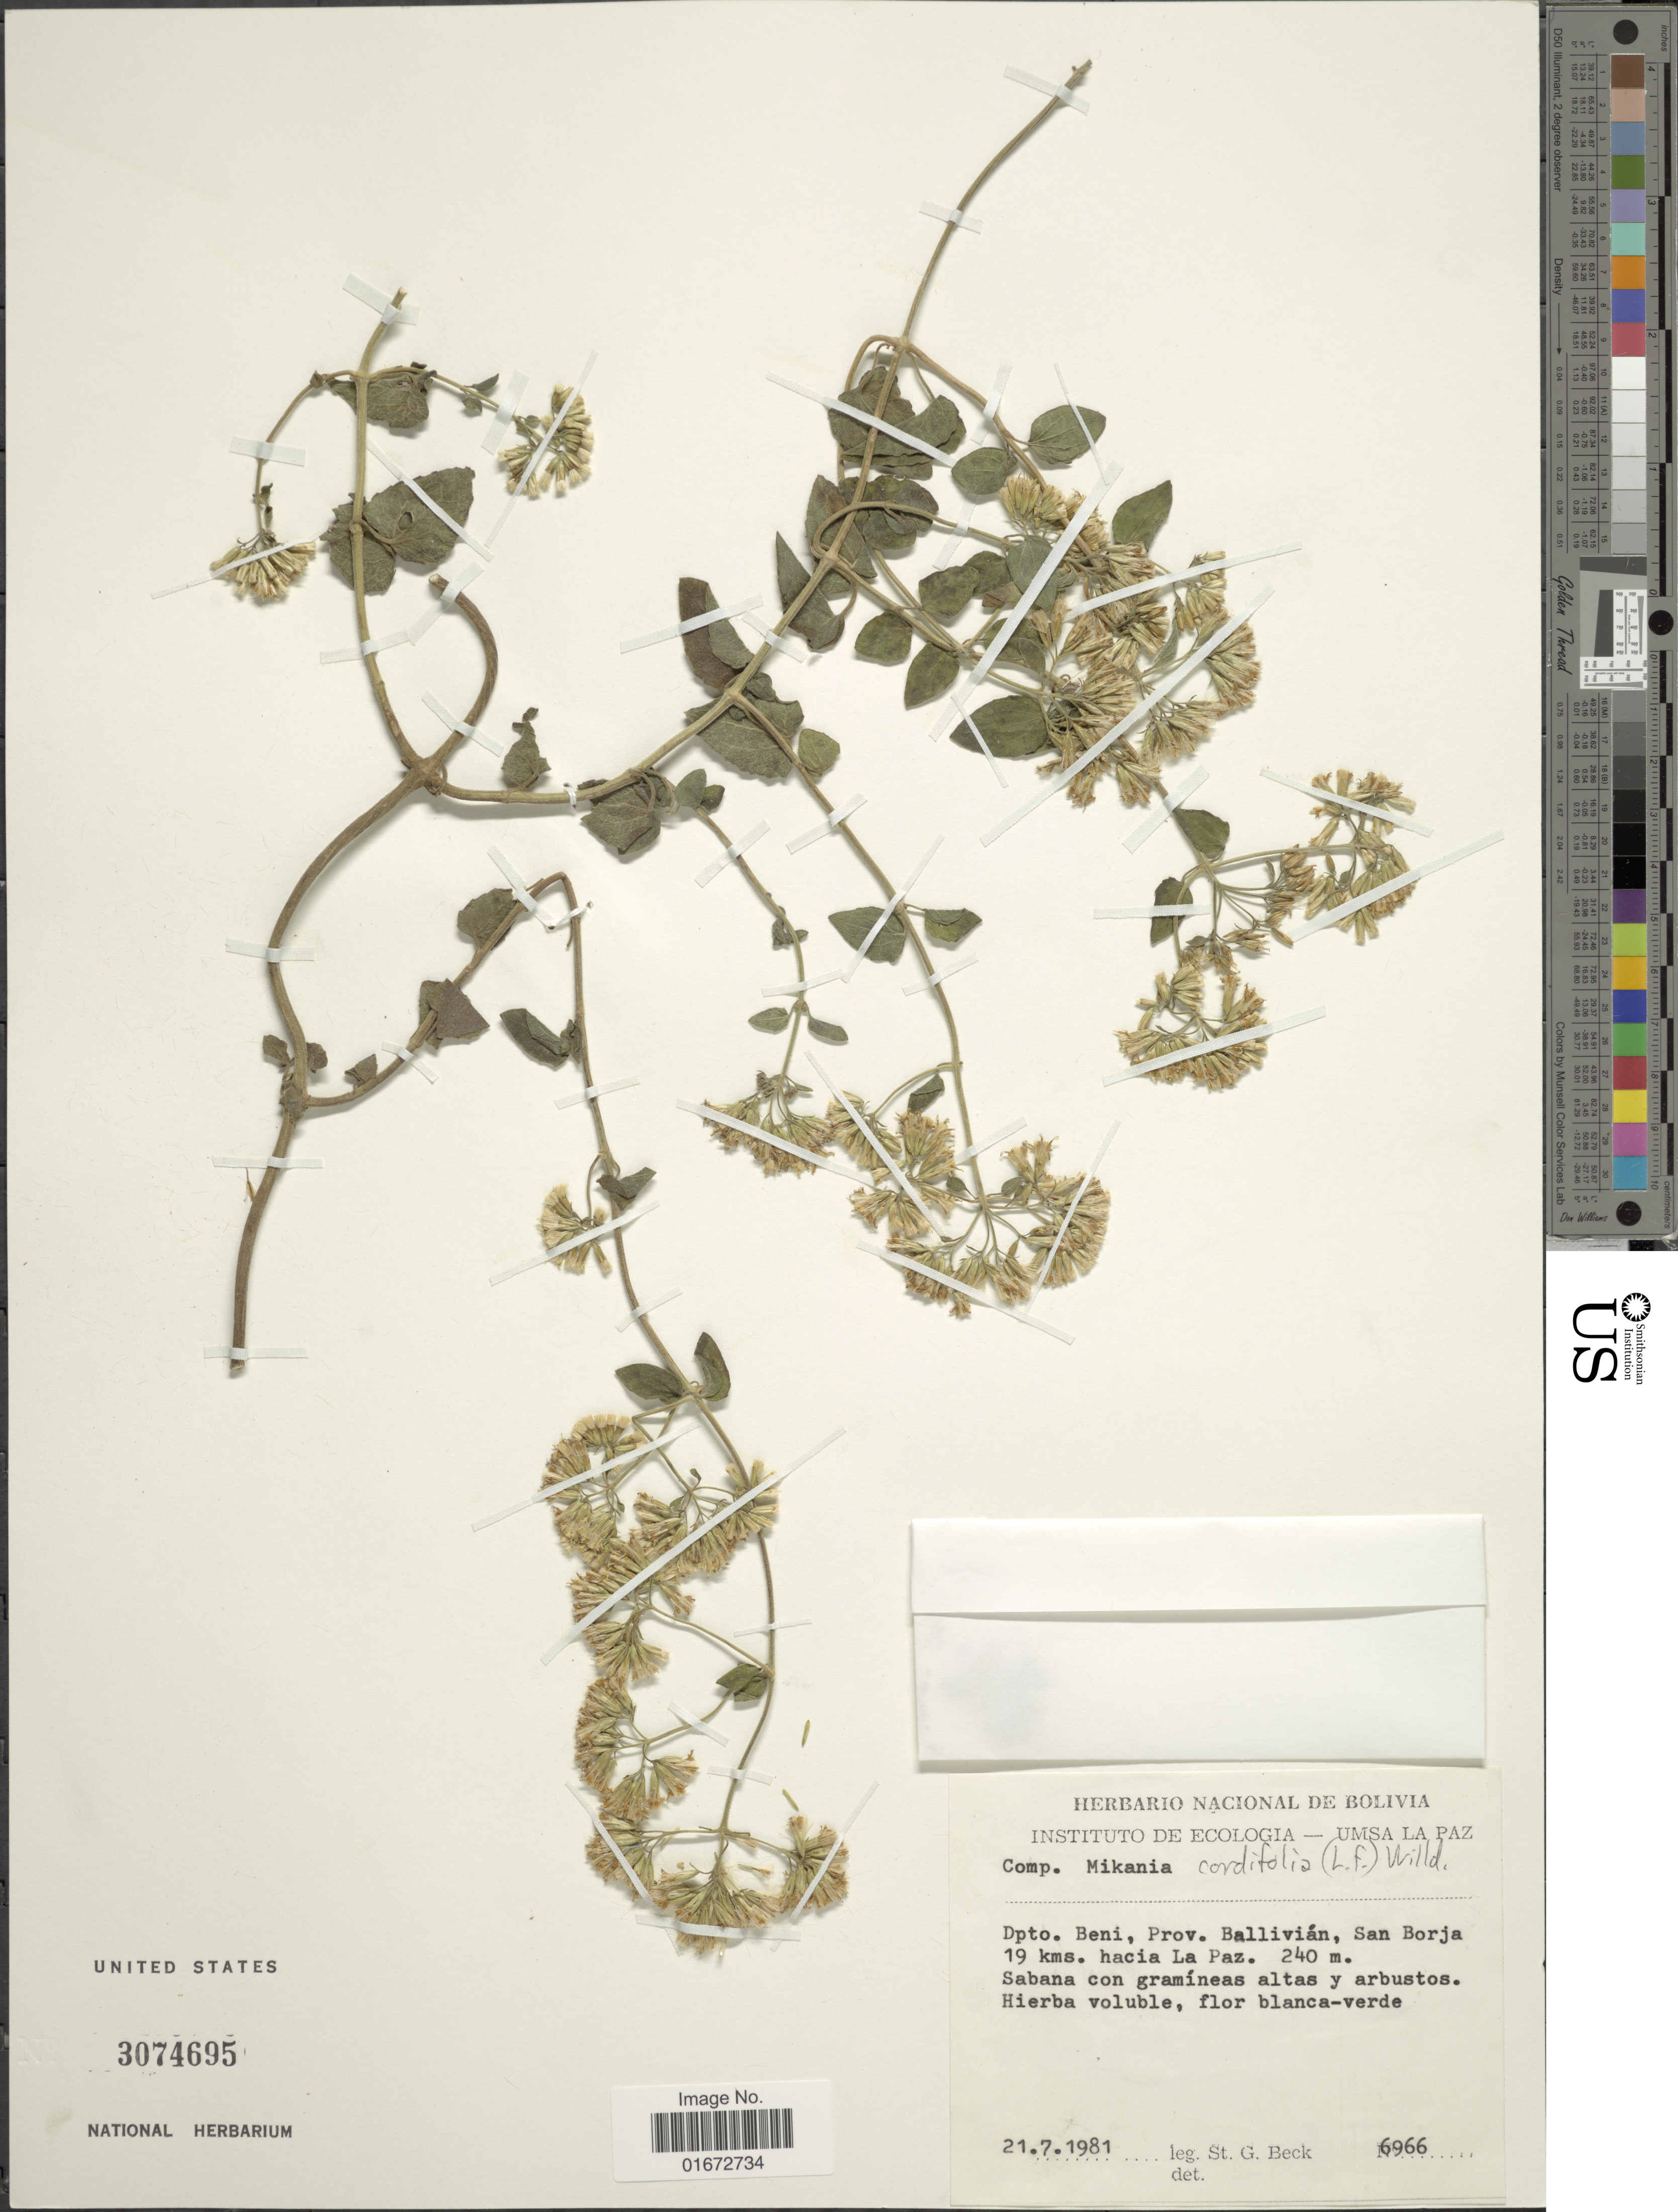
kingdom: Plantae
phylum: Tracheophyta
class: Magnoliopsida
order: Asterales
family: Asteraceae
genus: Mikania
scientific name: Mikania cordifolia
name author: Kunth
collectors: S. G. Beck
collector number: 6966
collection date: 1981-07-21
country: Bolivia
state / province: Beni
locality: Dpto. Beni, Prov. Ballivián, San Borja 19 kms. hacia La Paz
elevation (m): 240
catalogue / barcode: US 3074695